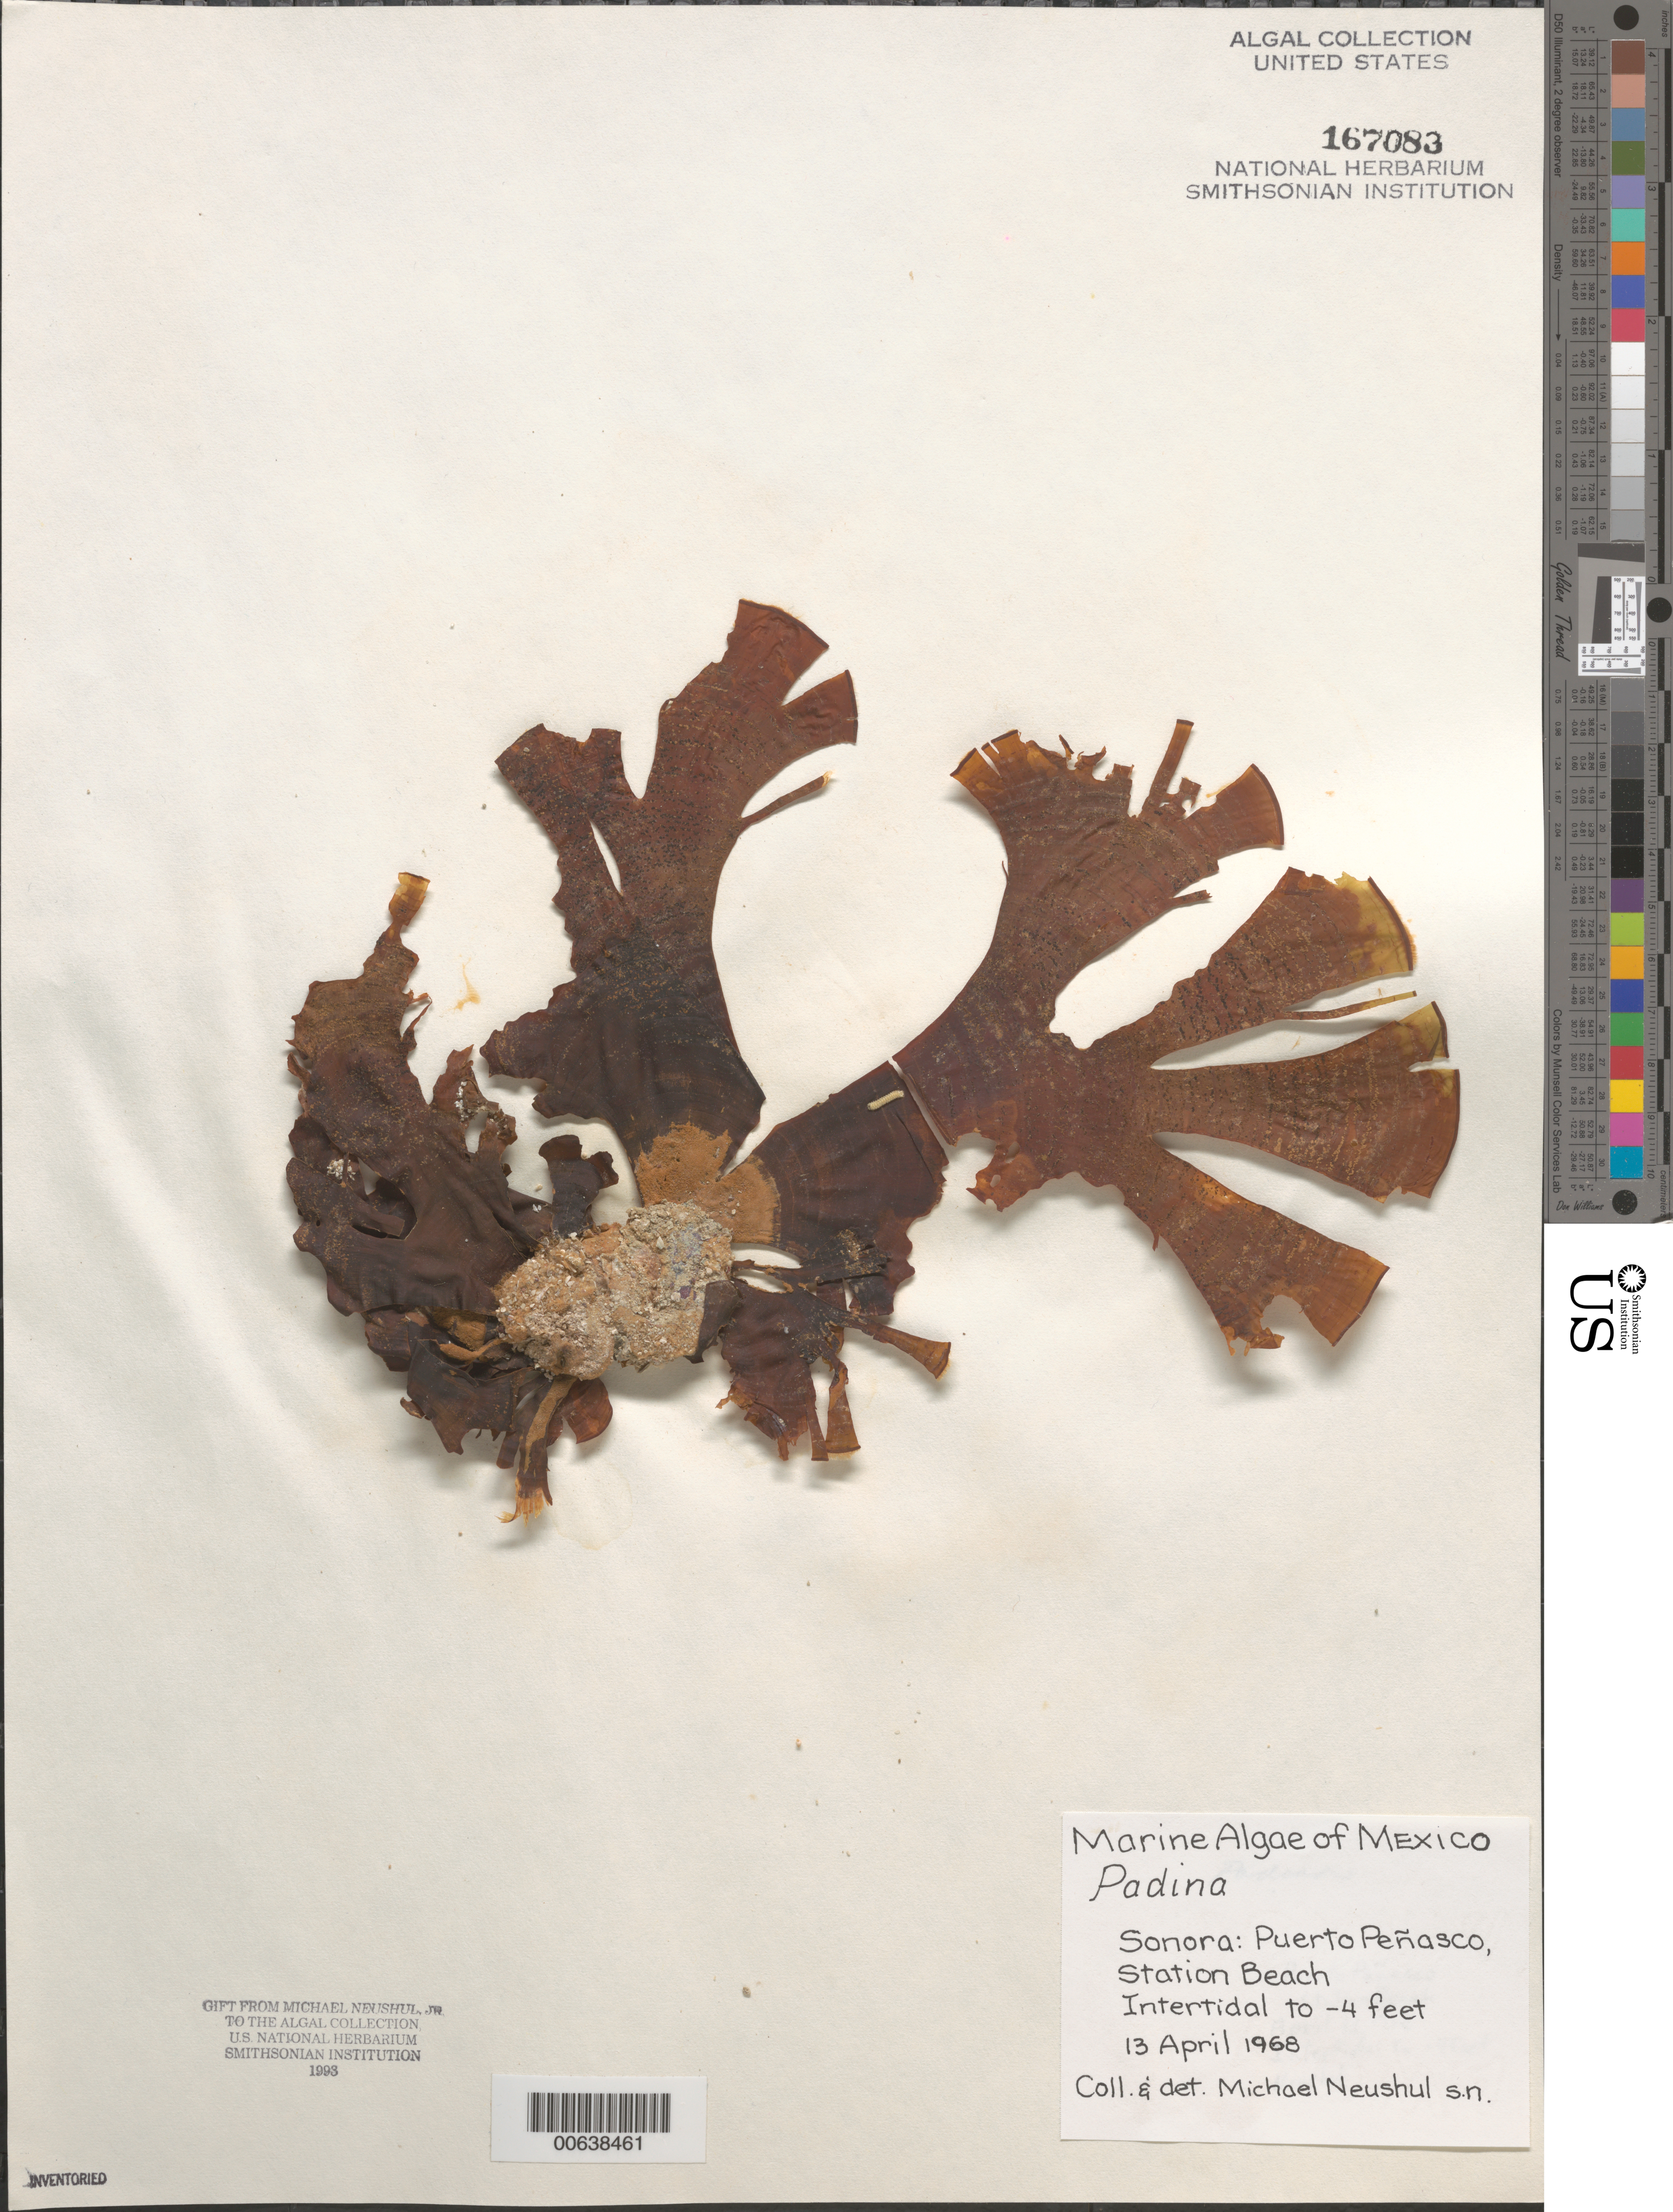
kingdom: Chromista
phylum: Ochrophyta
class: Phaeophyceae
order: Dictyotales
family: Dictyotaceae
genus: Padina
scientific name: Padina sp.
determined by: Neushul, M.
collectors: M. Neushul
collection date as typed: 13 Apr 1968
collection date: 1968-04-13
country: Mexico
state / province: Sonora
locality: Puerto Penasco, Playa Estacion (Station Beach)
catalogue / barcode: US 167083